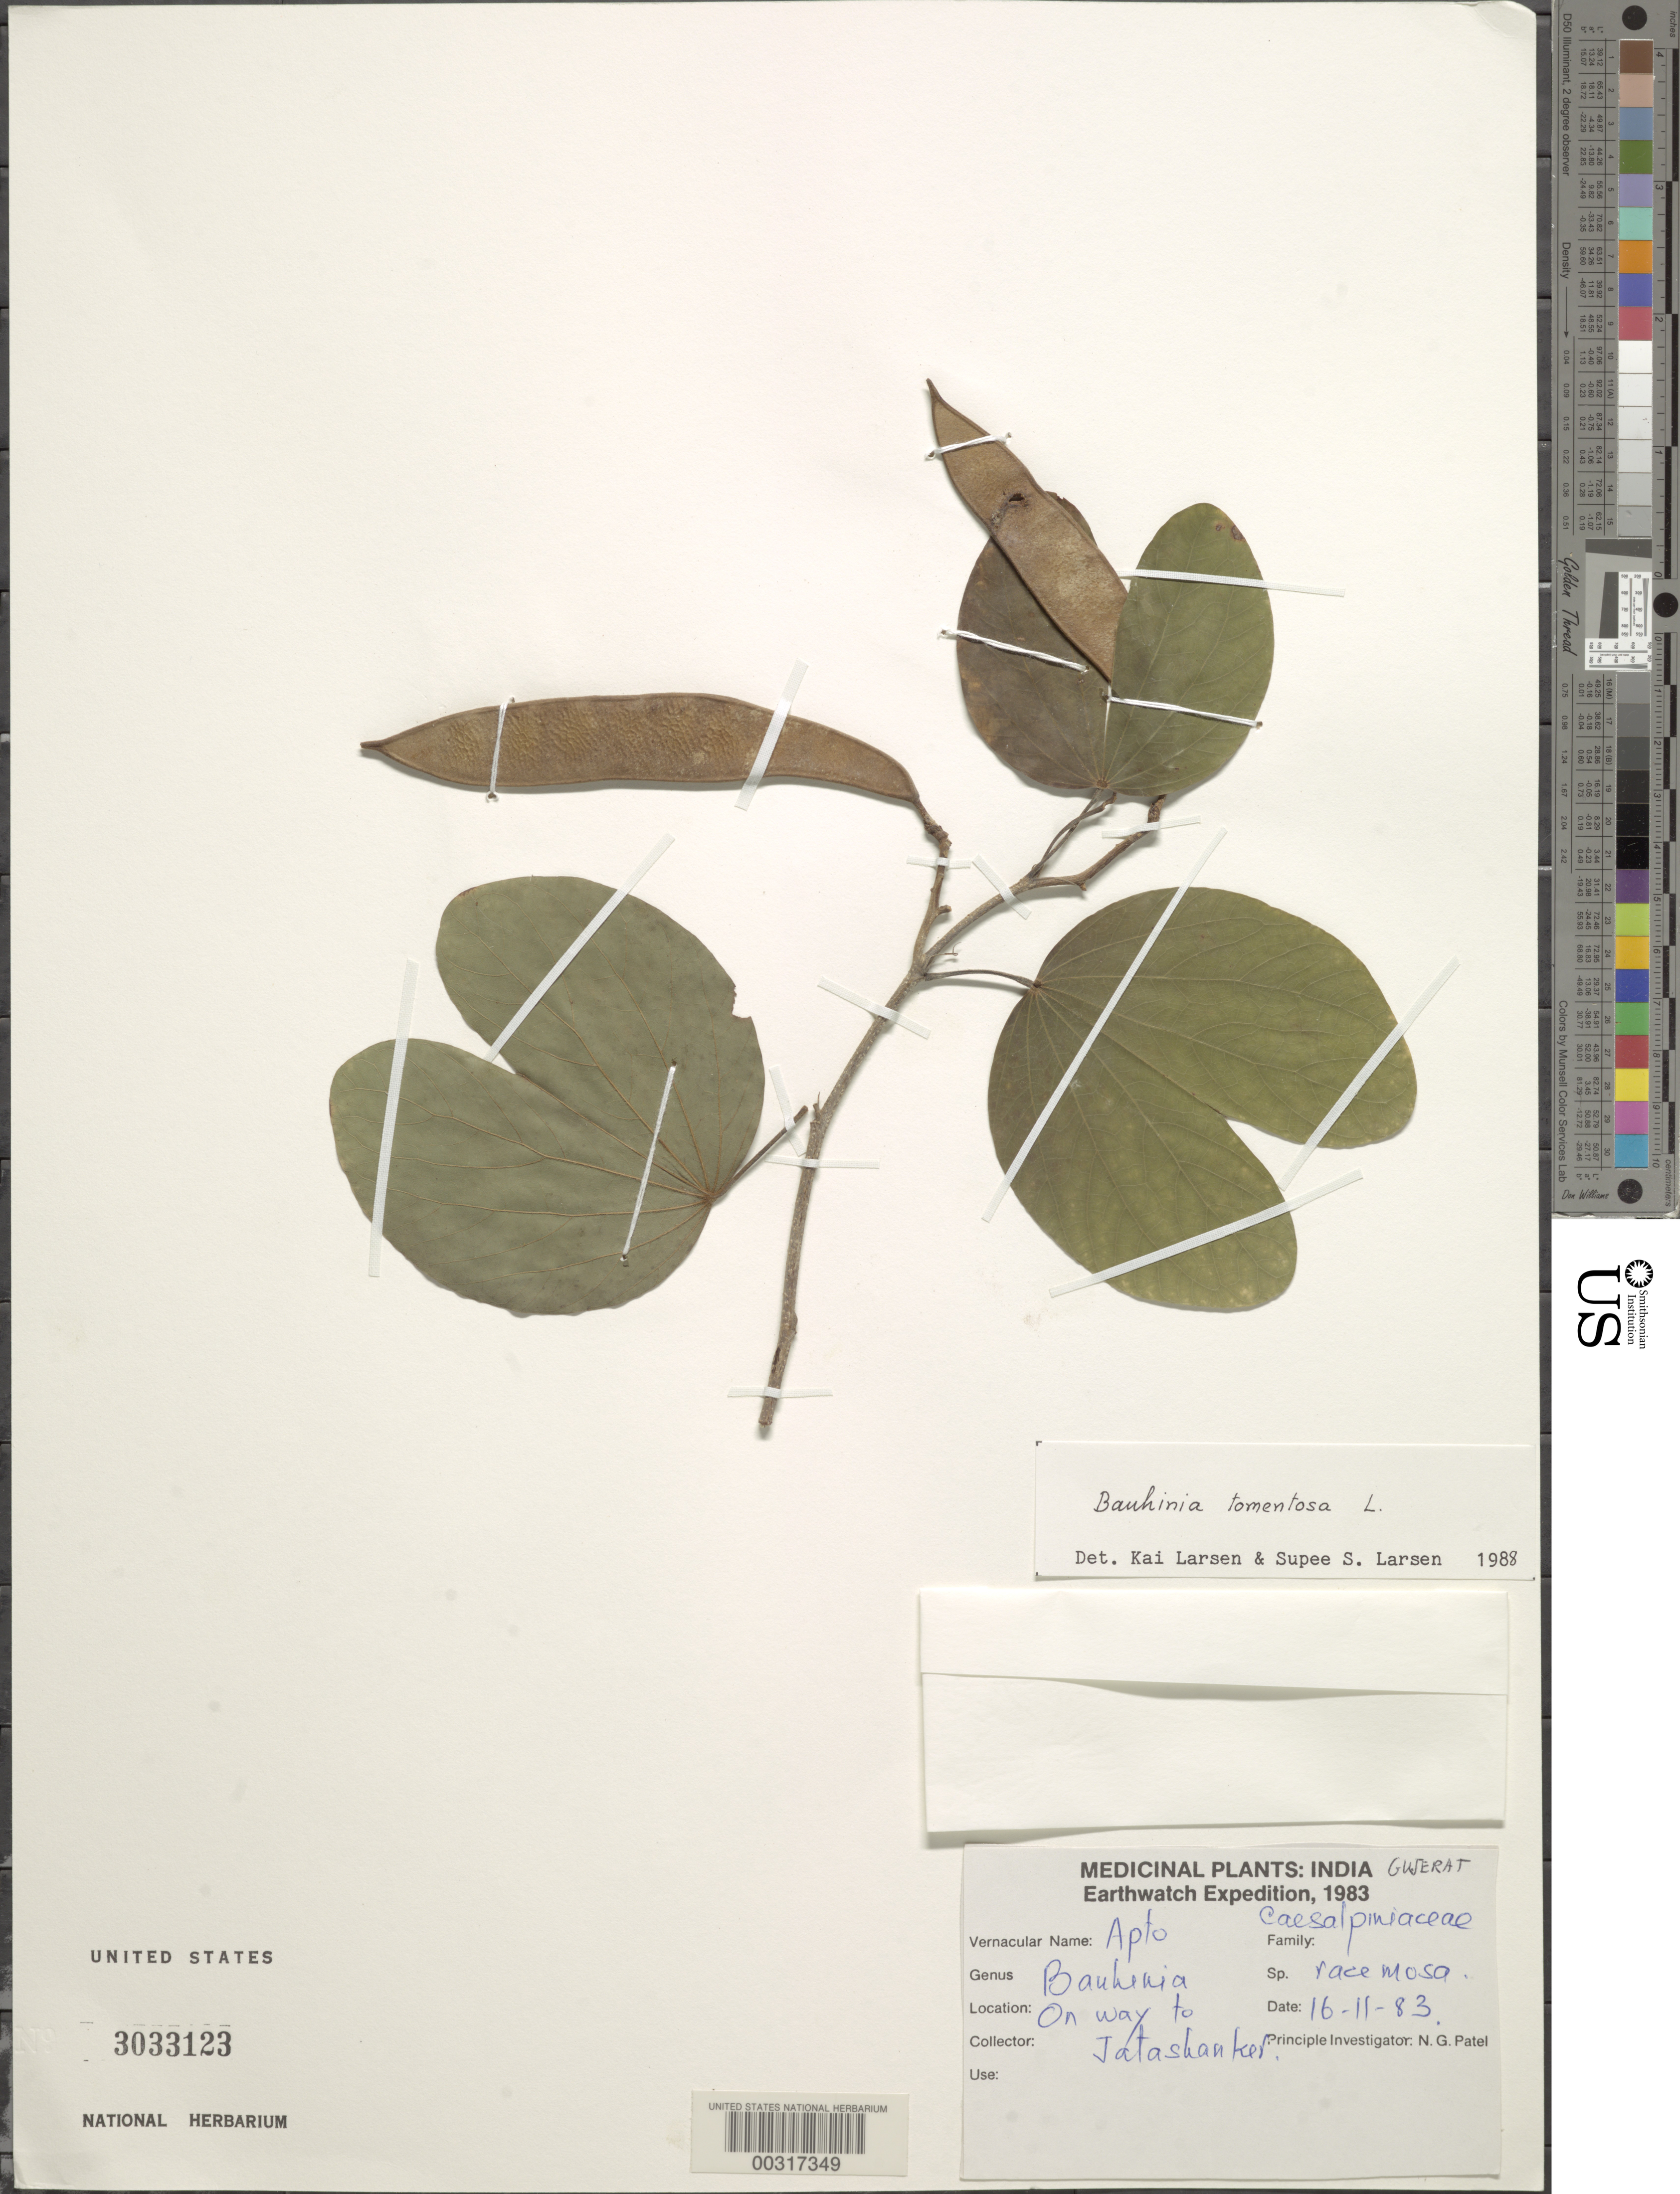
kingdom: Plantae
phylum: Tracheophyta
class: Magnoliopsida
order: Fabales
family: Fabaceae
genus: Bauhinia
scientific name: Bauhinia tomentosa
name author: L.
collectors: N. Patel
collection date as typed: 11 Nov 1983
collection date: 1983-11-11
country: India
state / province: Gujarat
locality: Gujerat, on way to jatashanker. [country and state could also be pakistan, punjab.]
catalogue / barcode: US 3033123